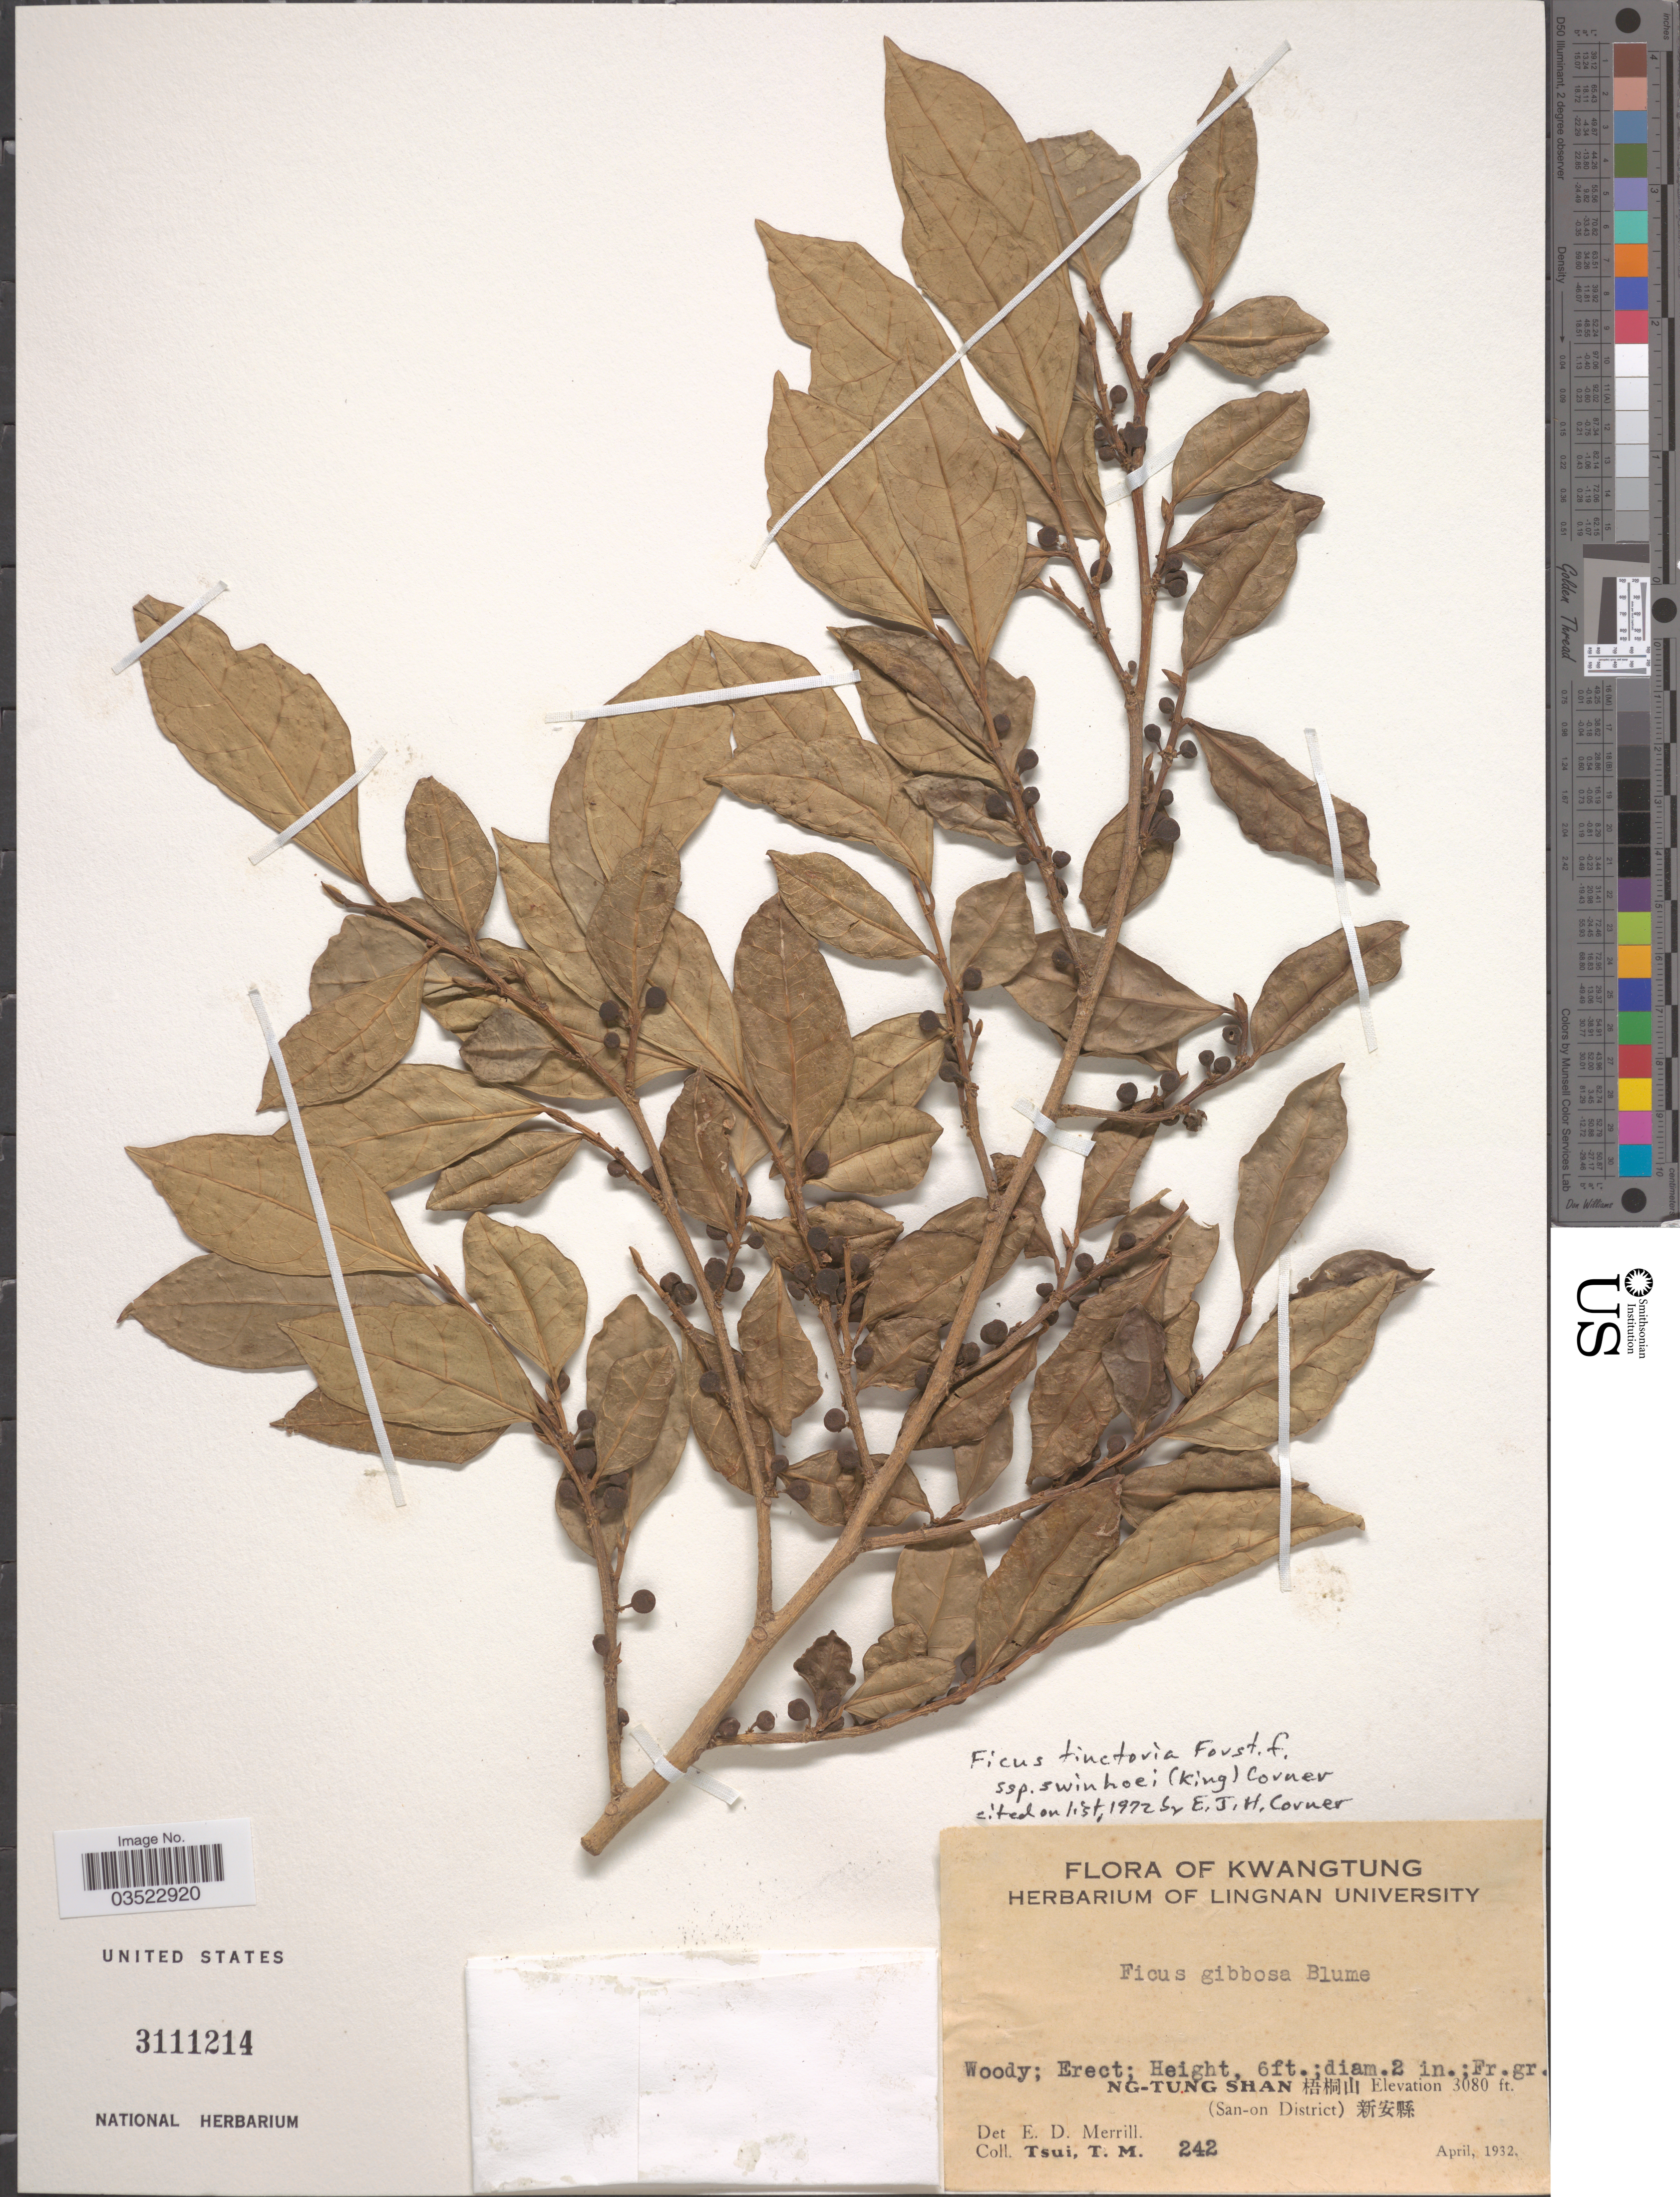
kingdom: Plantae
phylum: Tracheophyta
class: Magnoliopsida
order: Rosales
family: Moraceae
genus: Ficus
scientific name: Ficus tinctoria subsp. swinhoei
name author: (King) Corner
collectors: T. Tsui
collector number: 242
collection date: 1932-04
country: China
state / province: Guangdong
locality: Kwangtung. Ng-Tung Shan X. (San-on District) X.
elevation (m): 939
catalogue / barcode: US 3111214